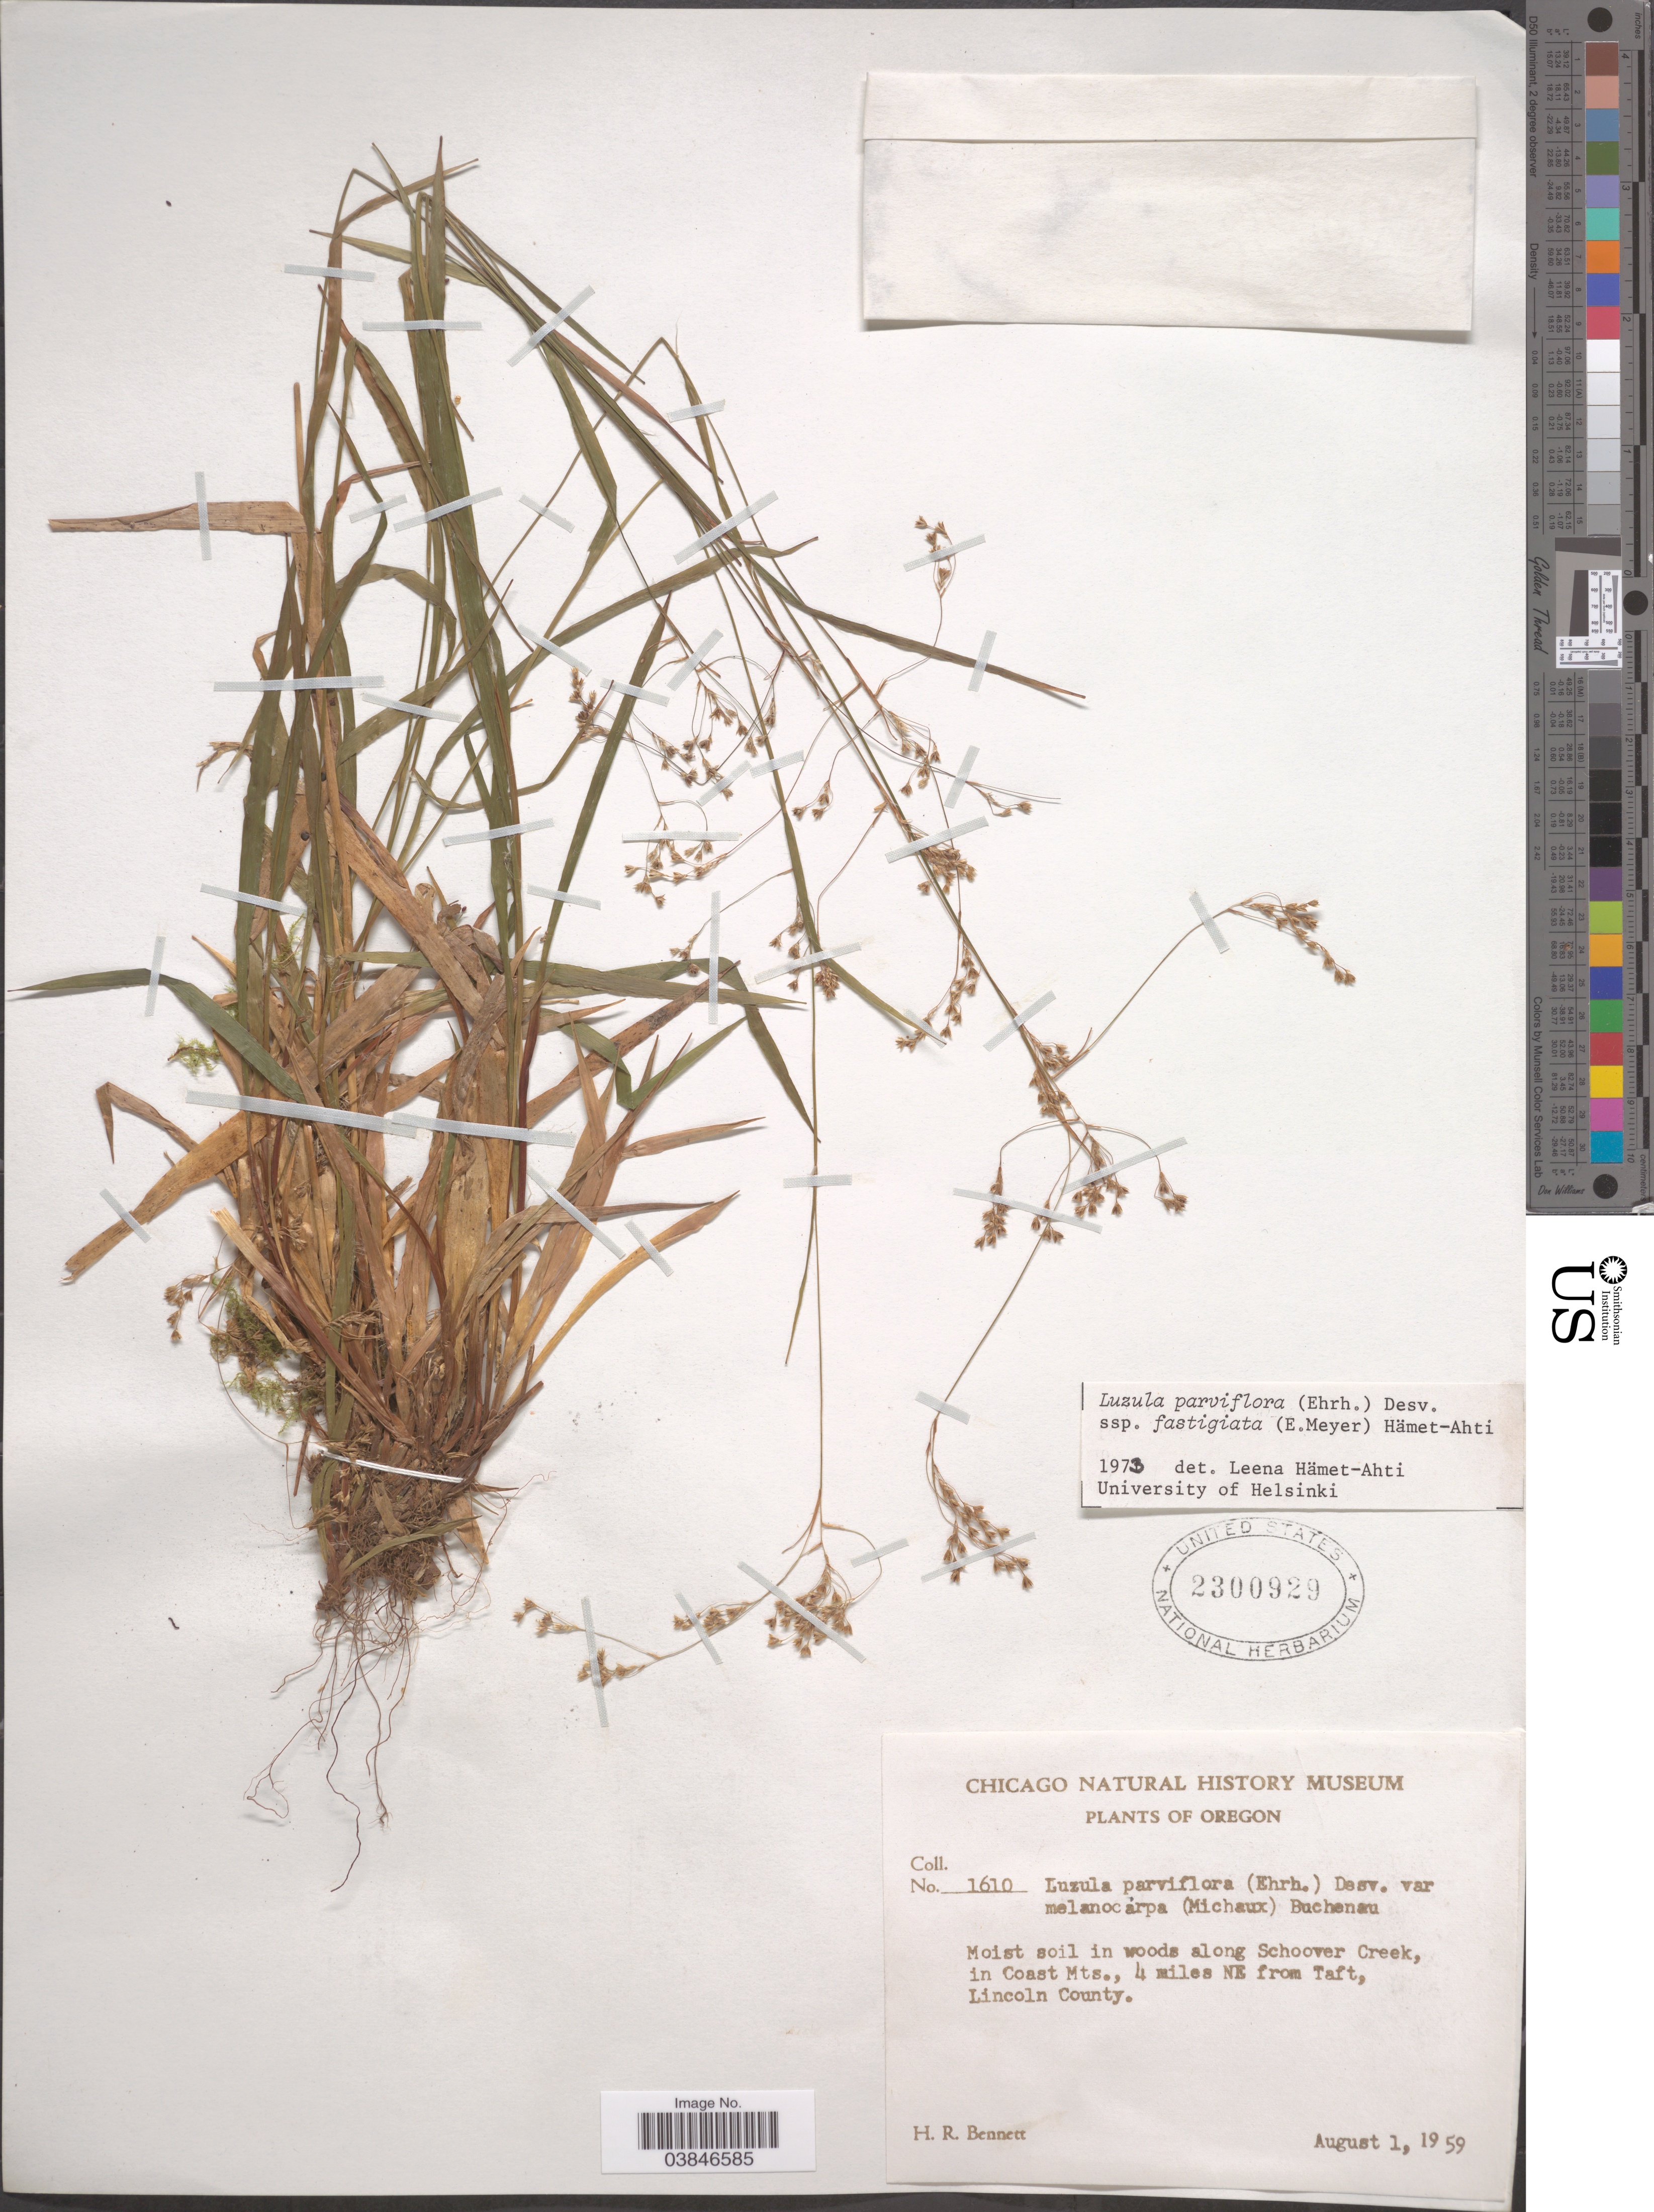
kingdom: Plantae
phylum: Tracheophyta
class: Liliopsida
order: Poales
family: Juncaceae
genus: Luzula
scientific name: Luzula parviflora subsp. fastigiata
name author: Buchenau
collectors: H. R. Bennett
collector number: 1610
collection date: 1959-08-01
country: United States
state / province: Oregon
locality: In woods along Schoover Creek, in Coast Mts., 4 miles NE from Taft, Lincoln County.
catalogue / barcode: US 2300929